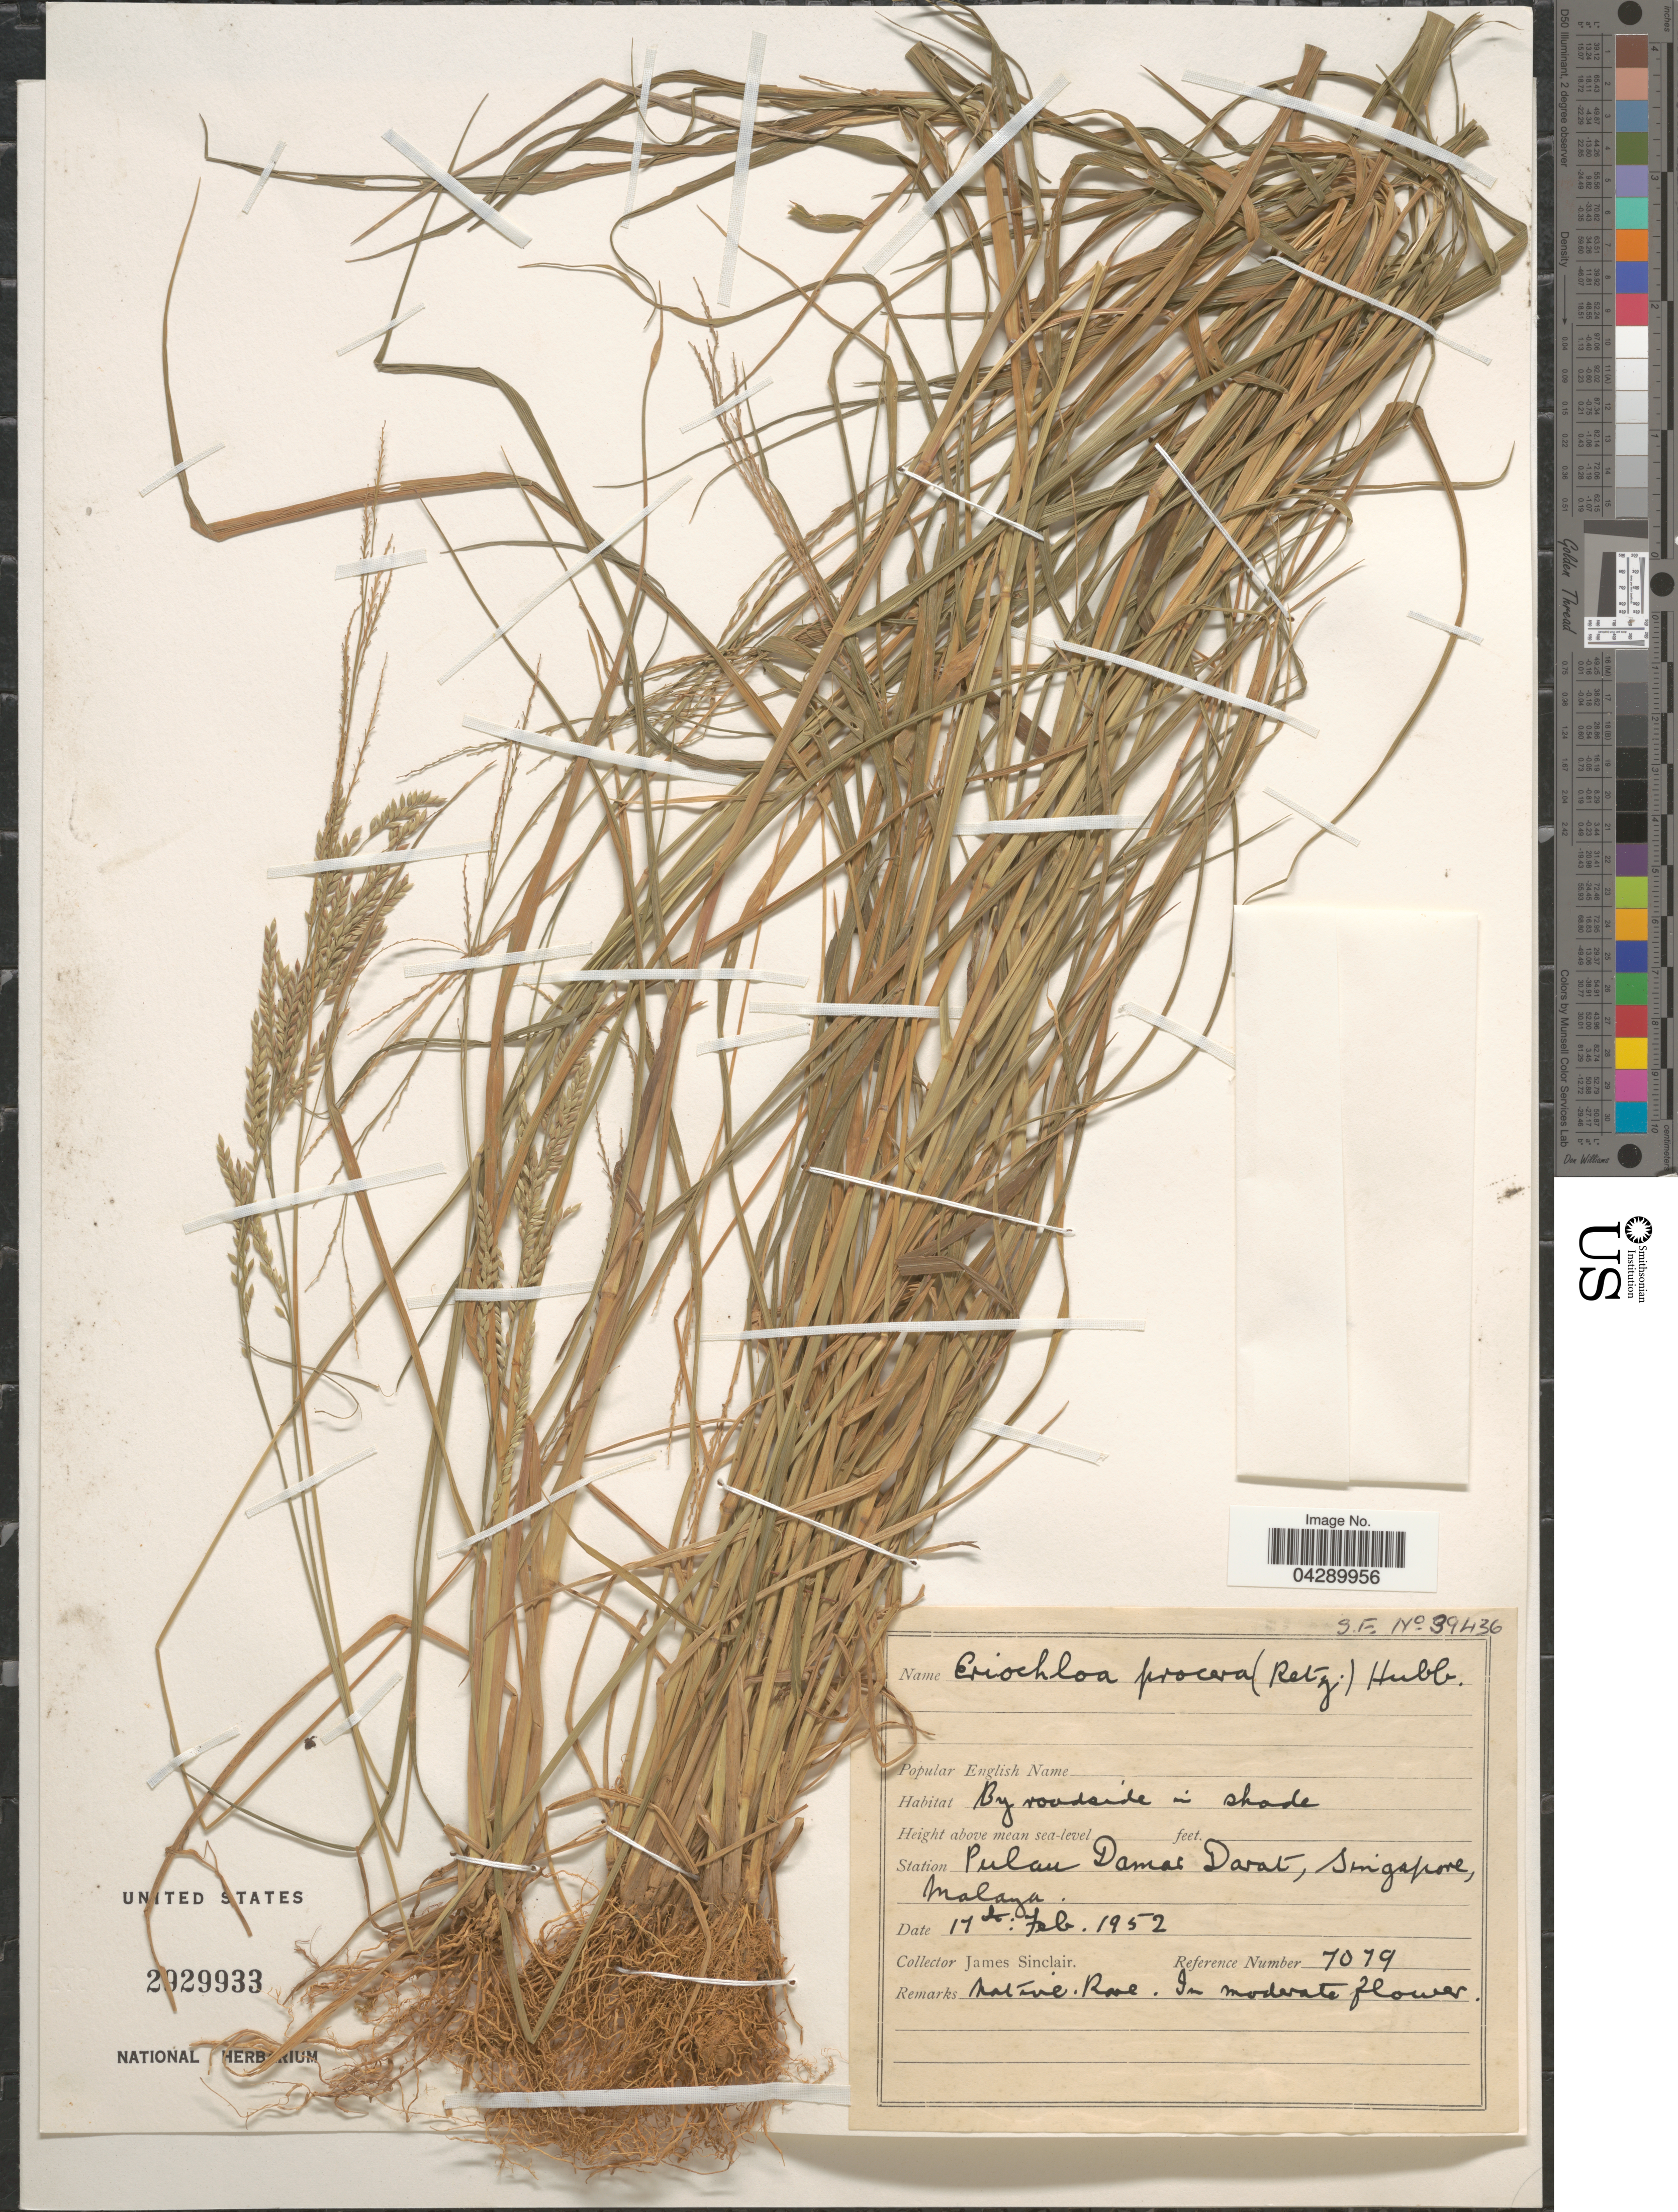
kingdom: Plantae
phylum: Tracheophyta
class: Liliopsida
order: Poales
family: Poaceae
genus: Eriochloa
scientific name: Eriochloa procera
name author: (Retz.) C.E. Hubb.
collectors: J. Sinclair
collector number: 7079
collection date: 1952-02-17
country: Singapore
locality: Pulau Damar Darat, Malaya.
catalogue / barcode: US 2929933